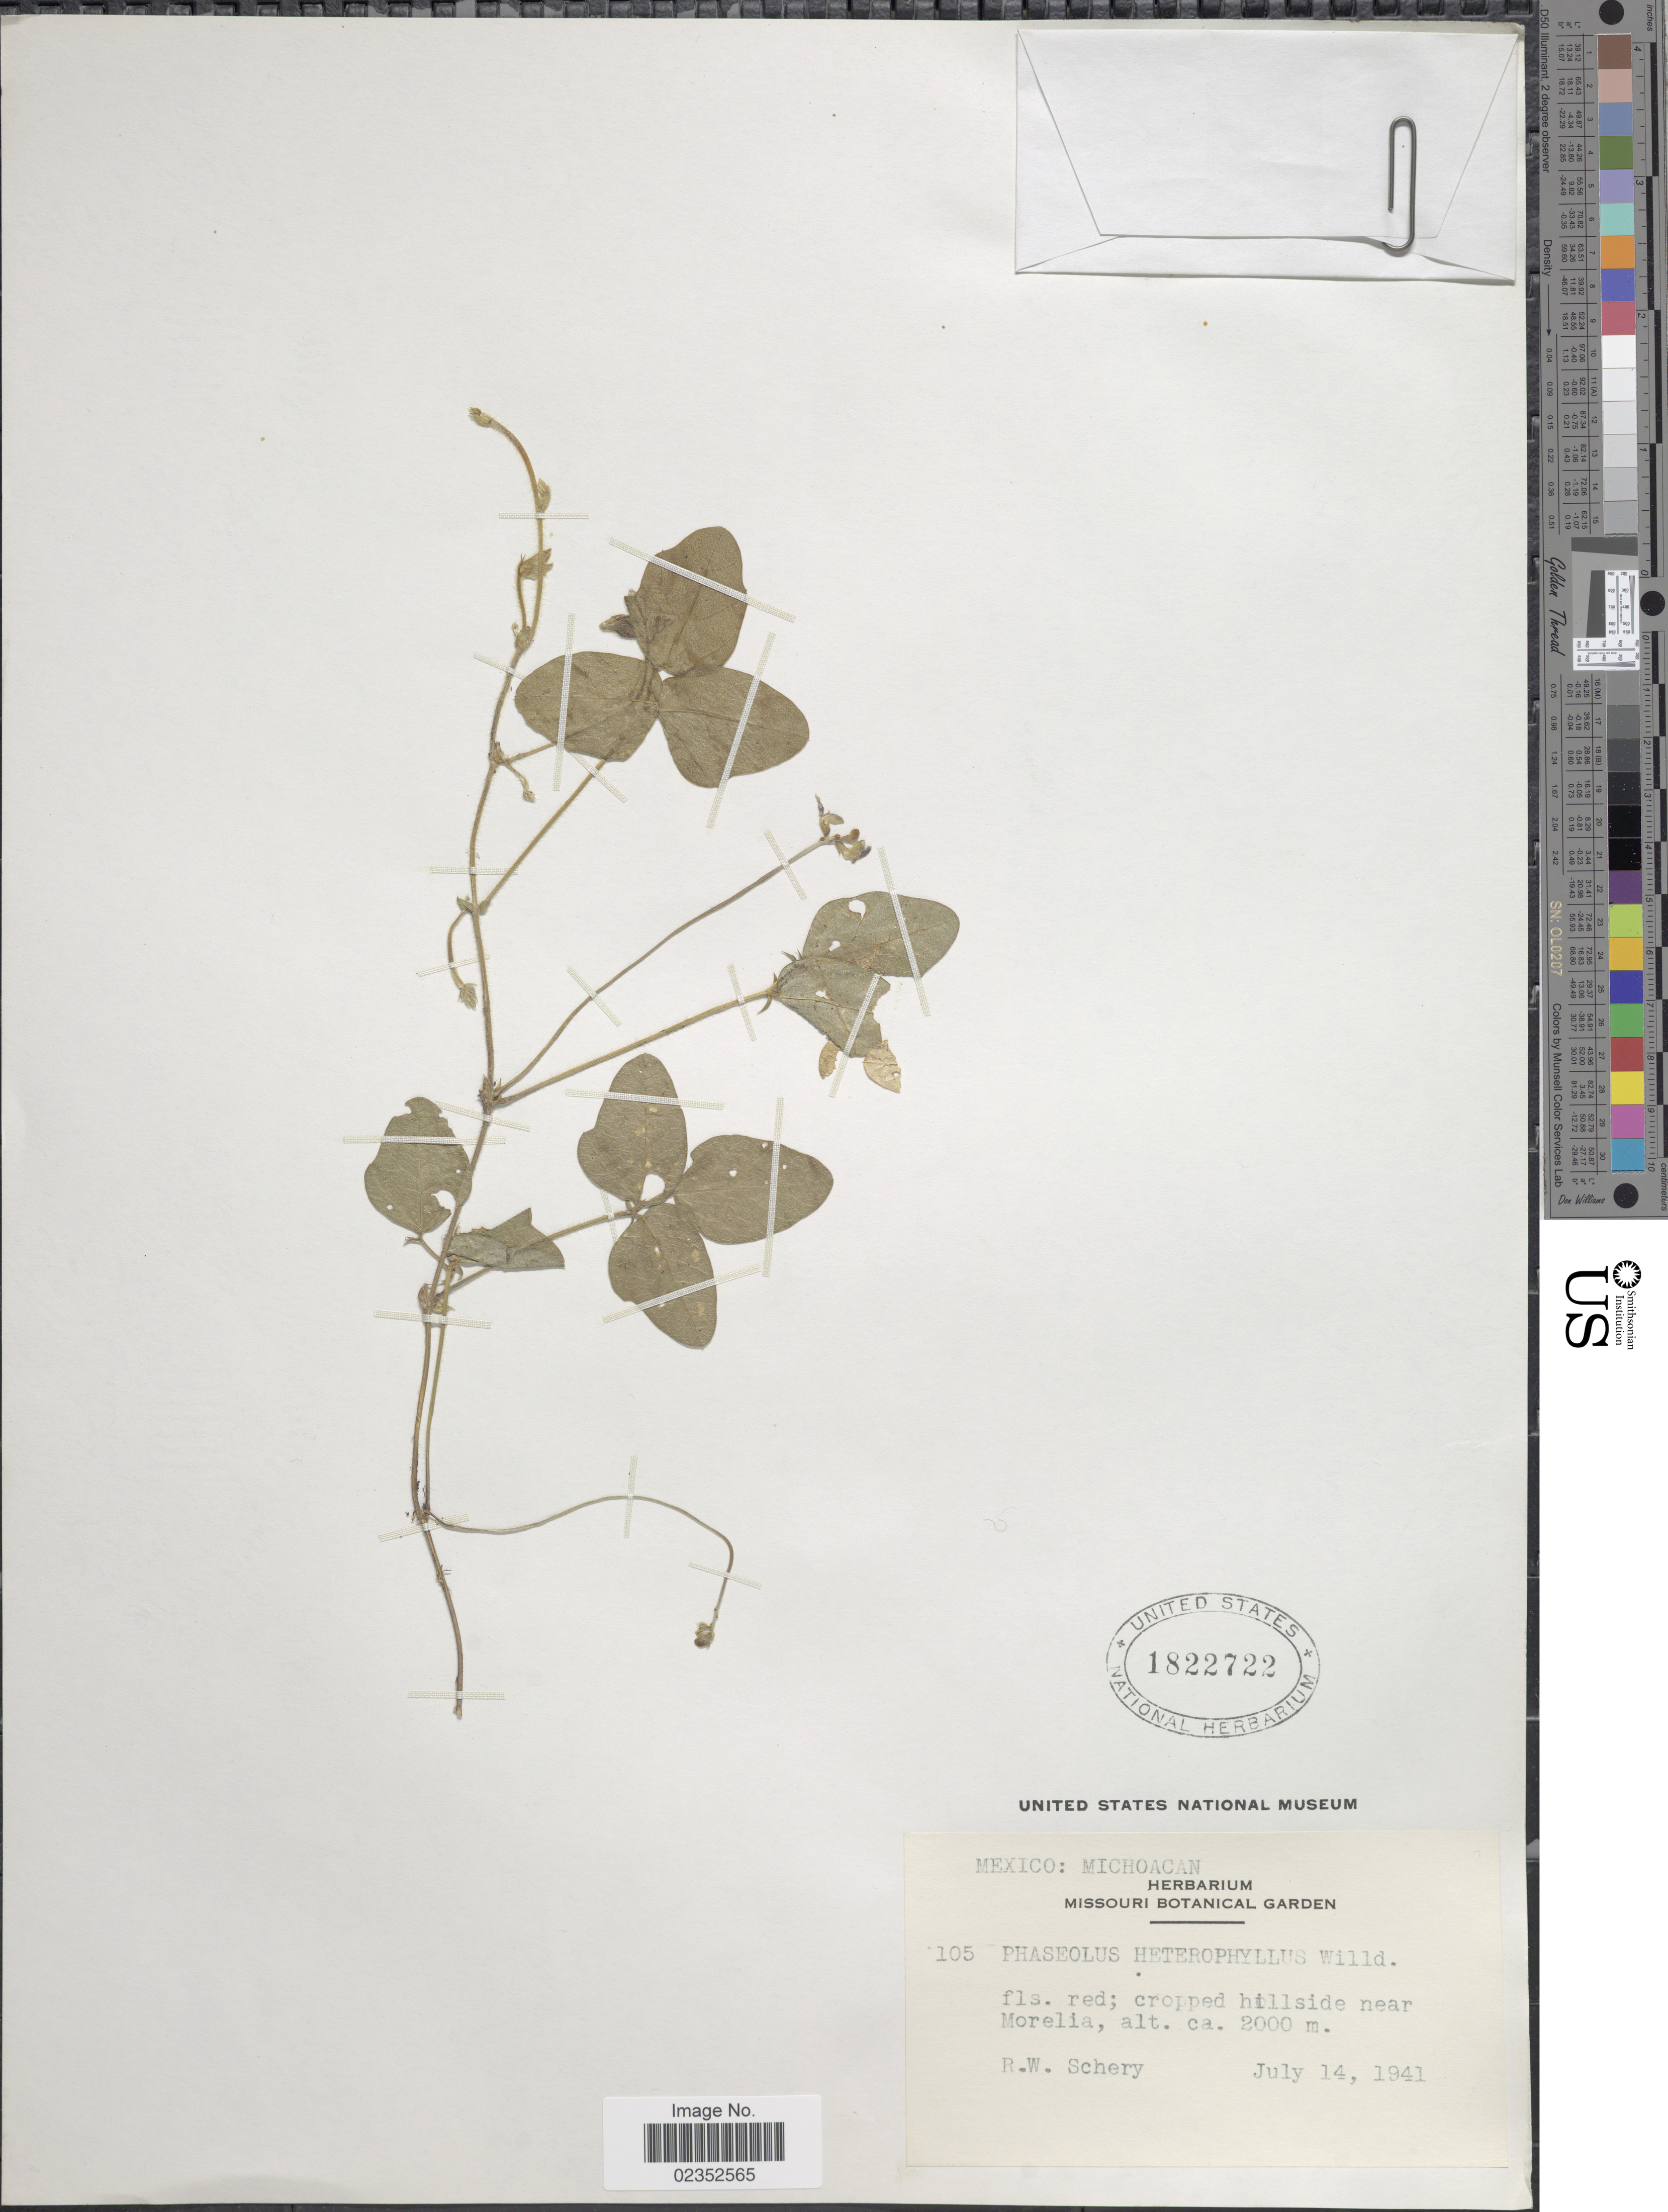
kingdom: Plantae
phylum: Tracheophyta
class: Magnoliopsida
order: Fabales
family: Fabaceae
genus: Macroptilium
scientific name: Macroptilium gibbosifolium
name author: (Ortega) A. Delgado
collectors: R. W. Schery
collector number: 105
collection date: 1941-07-14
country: Mexico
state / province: Michoacán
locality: Cropped hillside near Morelia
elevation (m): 2000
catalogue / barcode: US 1822722